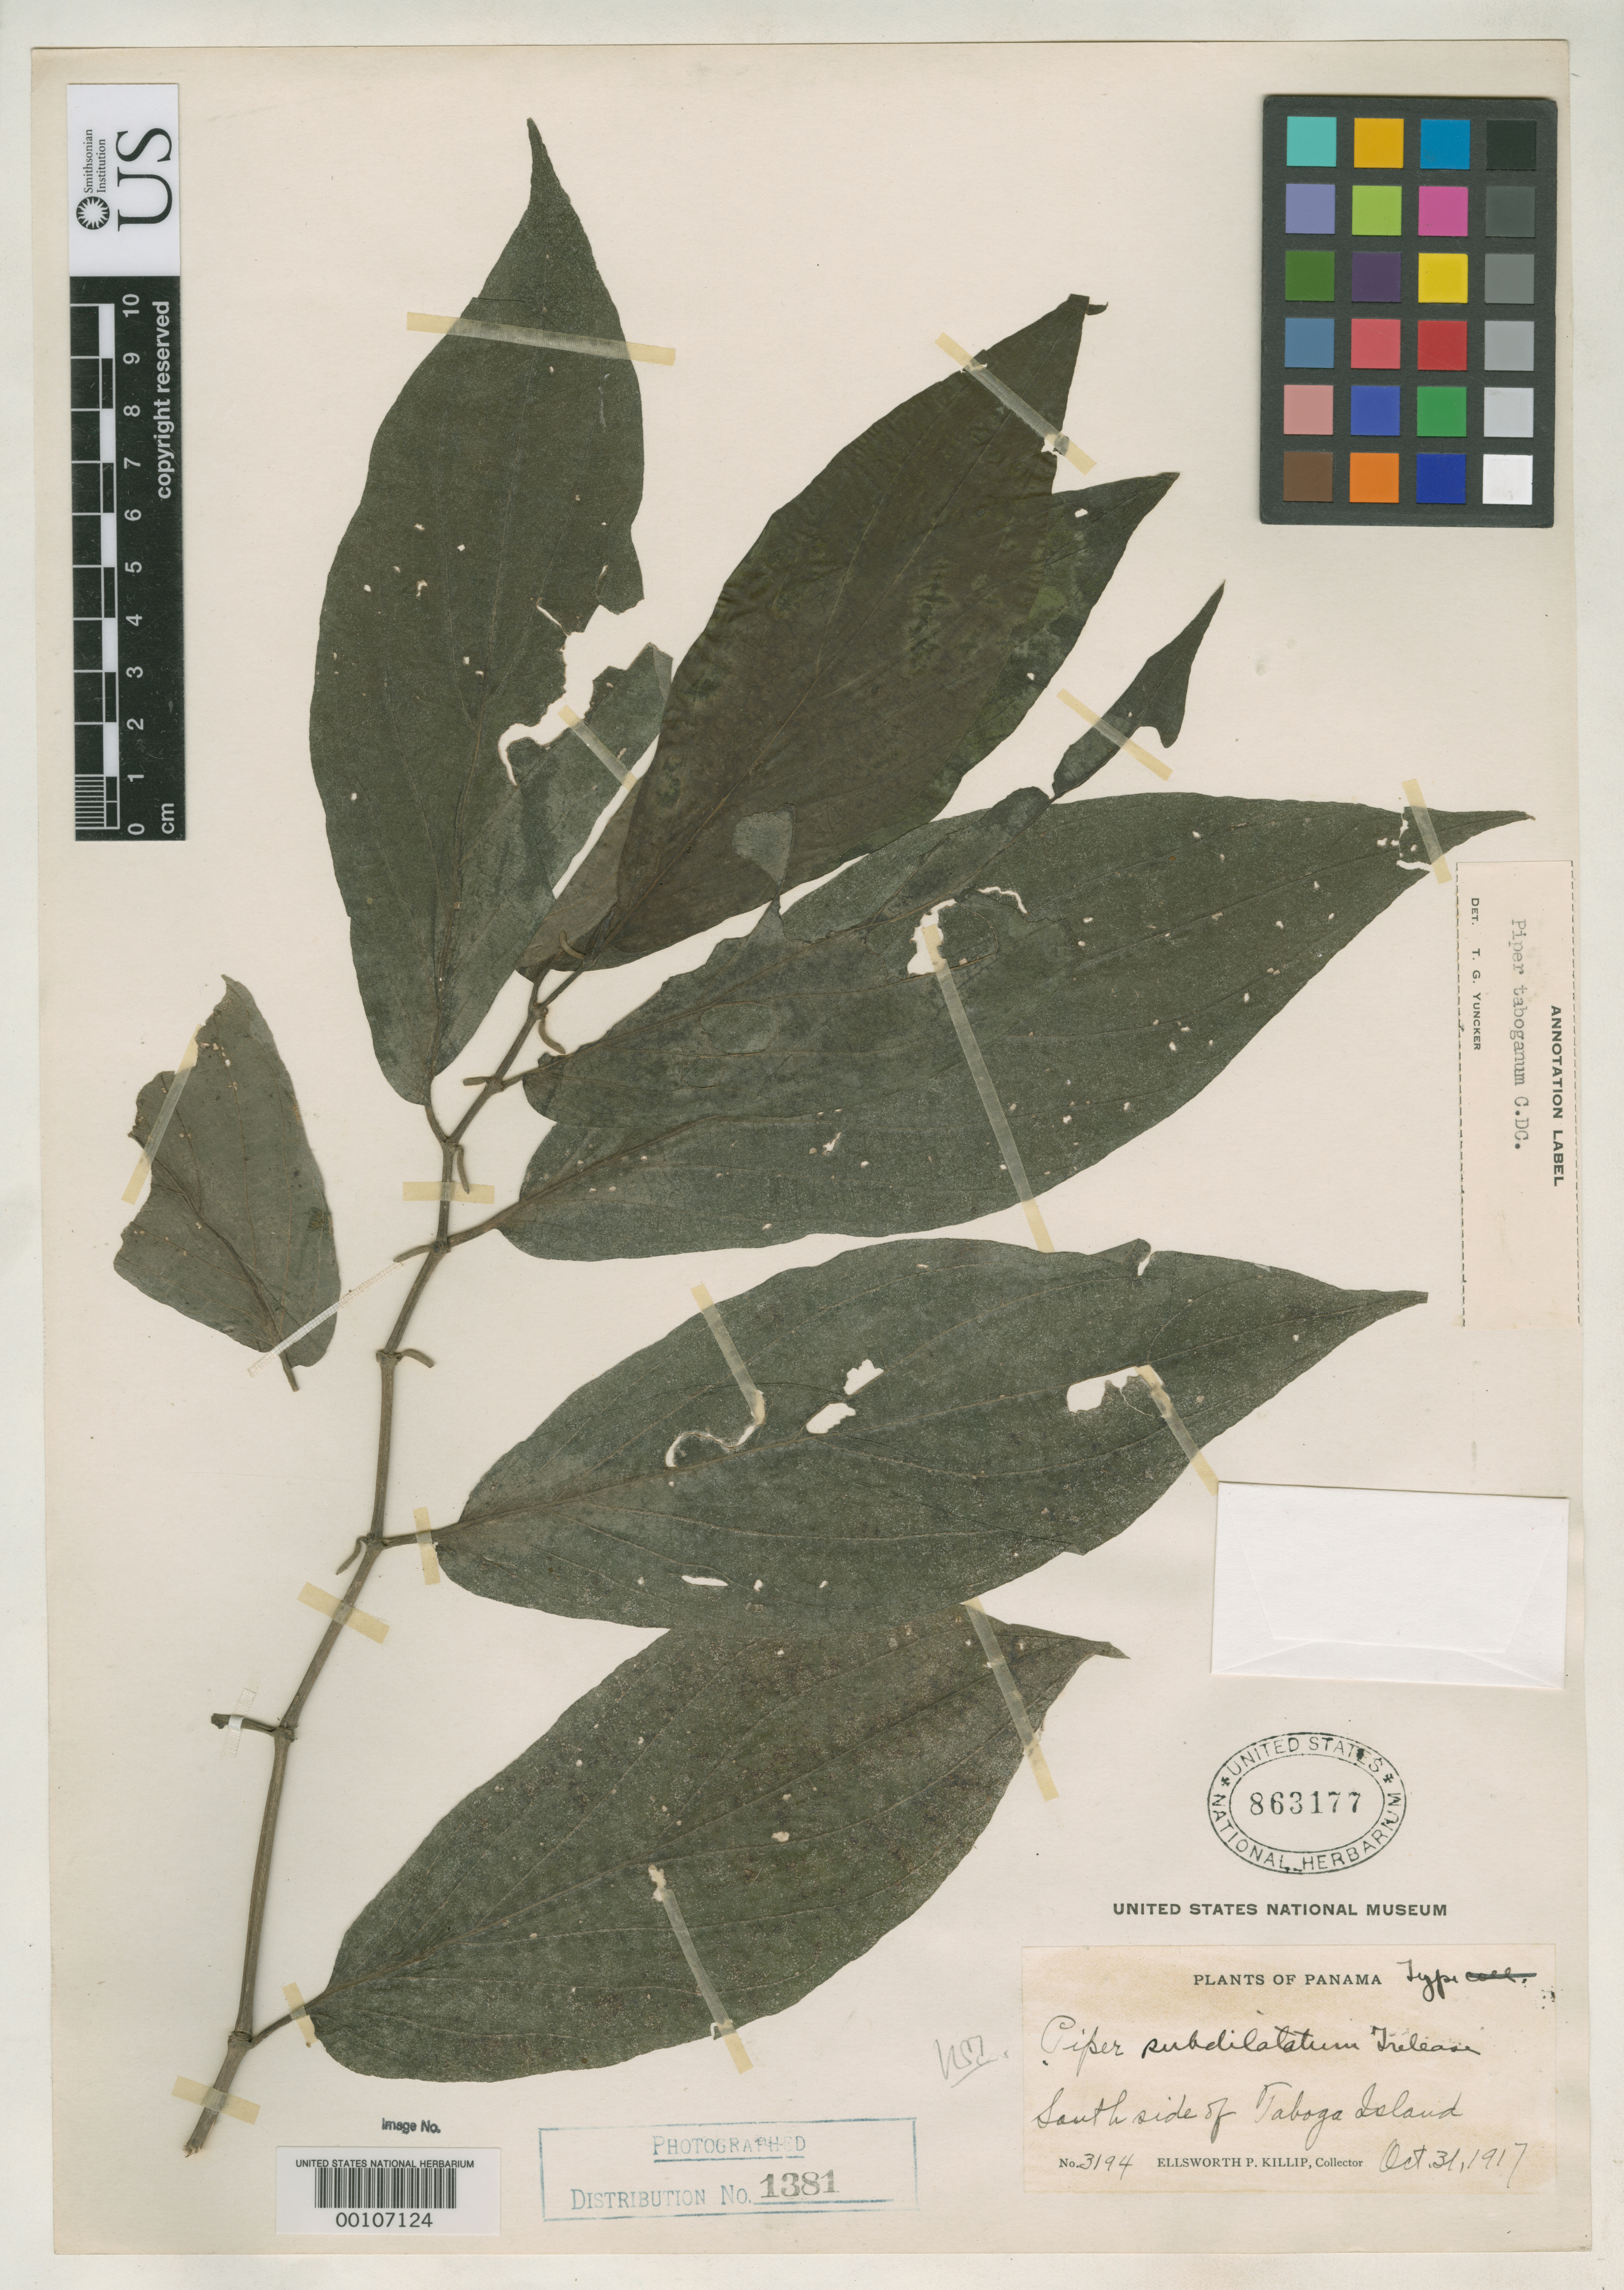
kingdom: Plantae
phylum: Tracheophyta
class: Magnoliopsida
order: Piperales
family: Piperaceae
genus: Piper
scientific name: Piper subdilatatum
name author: Trel.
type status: Holotype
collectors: E. P. Killip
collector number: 3194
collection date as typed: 31 Oct 1917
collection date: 1917-10-31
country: Panama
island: Taboga Island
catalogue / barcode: US 863177